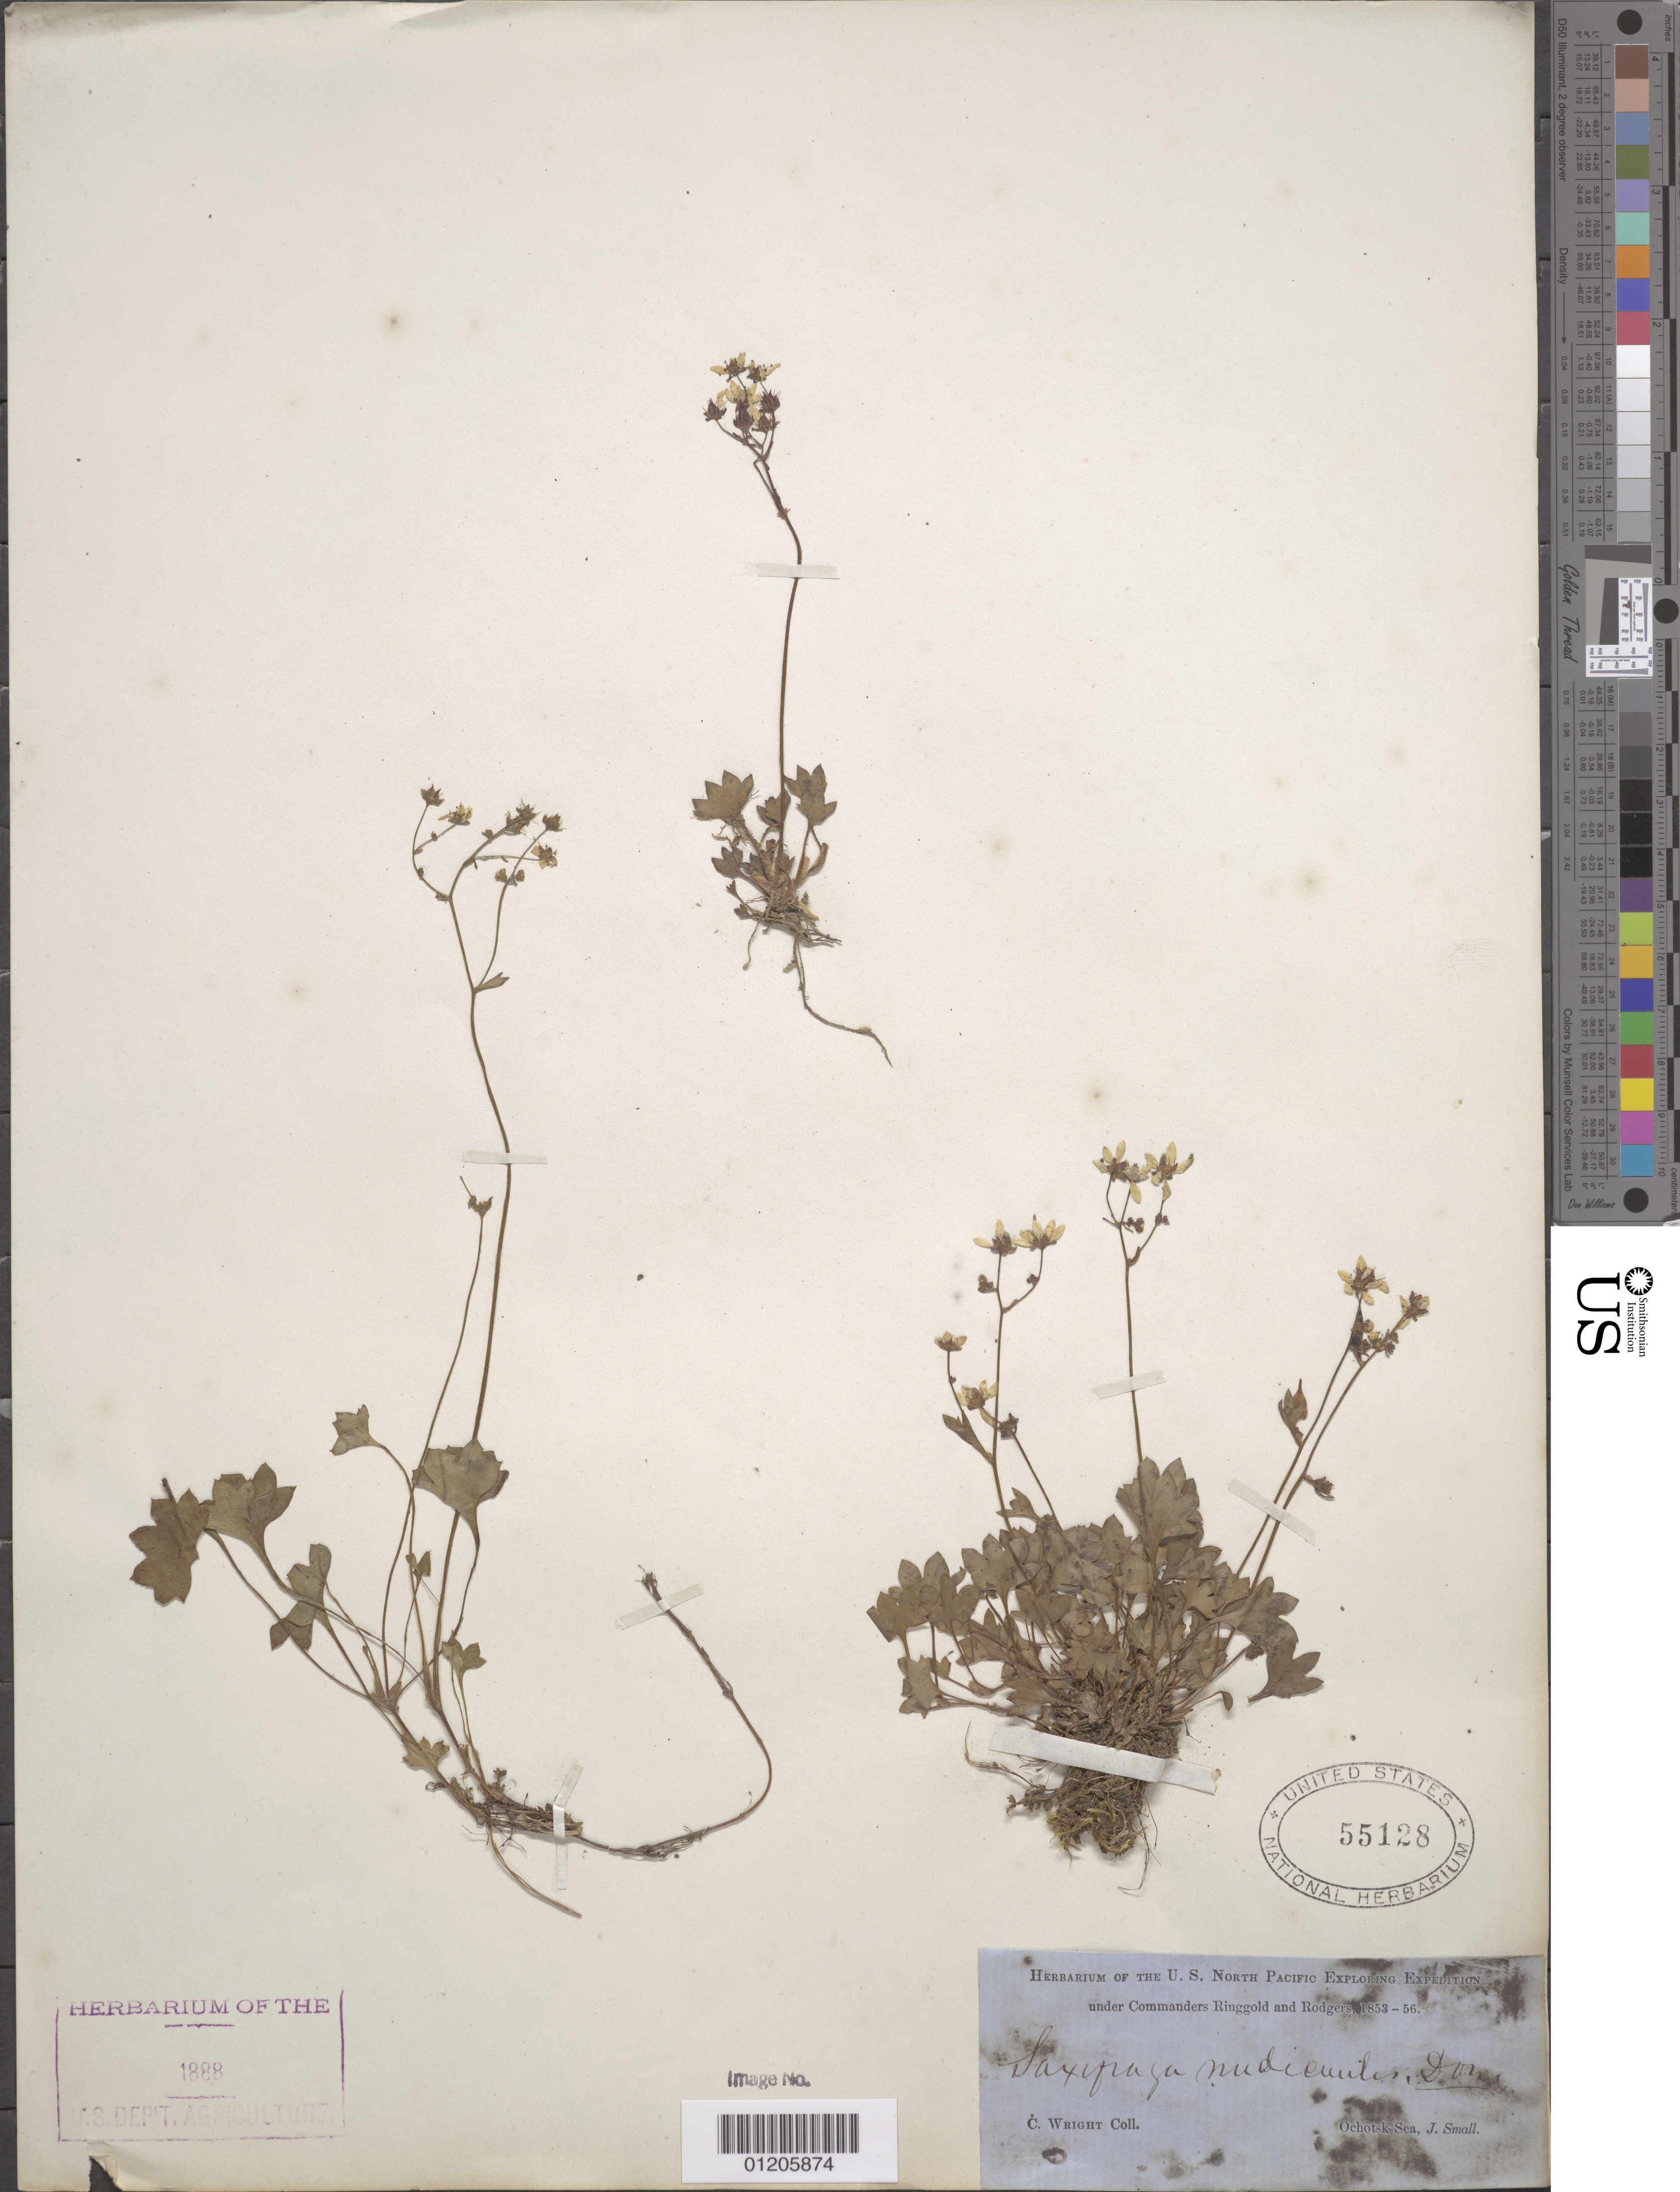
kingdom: Plantae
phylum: Tracheophyta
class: Magnoliopsida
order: Saxifragales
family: Saxifragaceae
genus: Micranthes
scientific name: Micranthes nudicaulis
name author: (D. Don) Gornall & H. Ohba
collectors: C. Wright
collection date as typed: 1853 to -- --- 1856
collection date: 1853/1856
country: Russian Federation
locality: Ochotsk Sea.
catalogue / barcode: US 55128